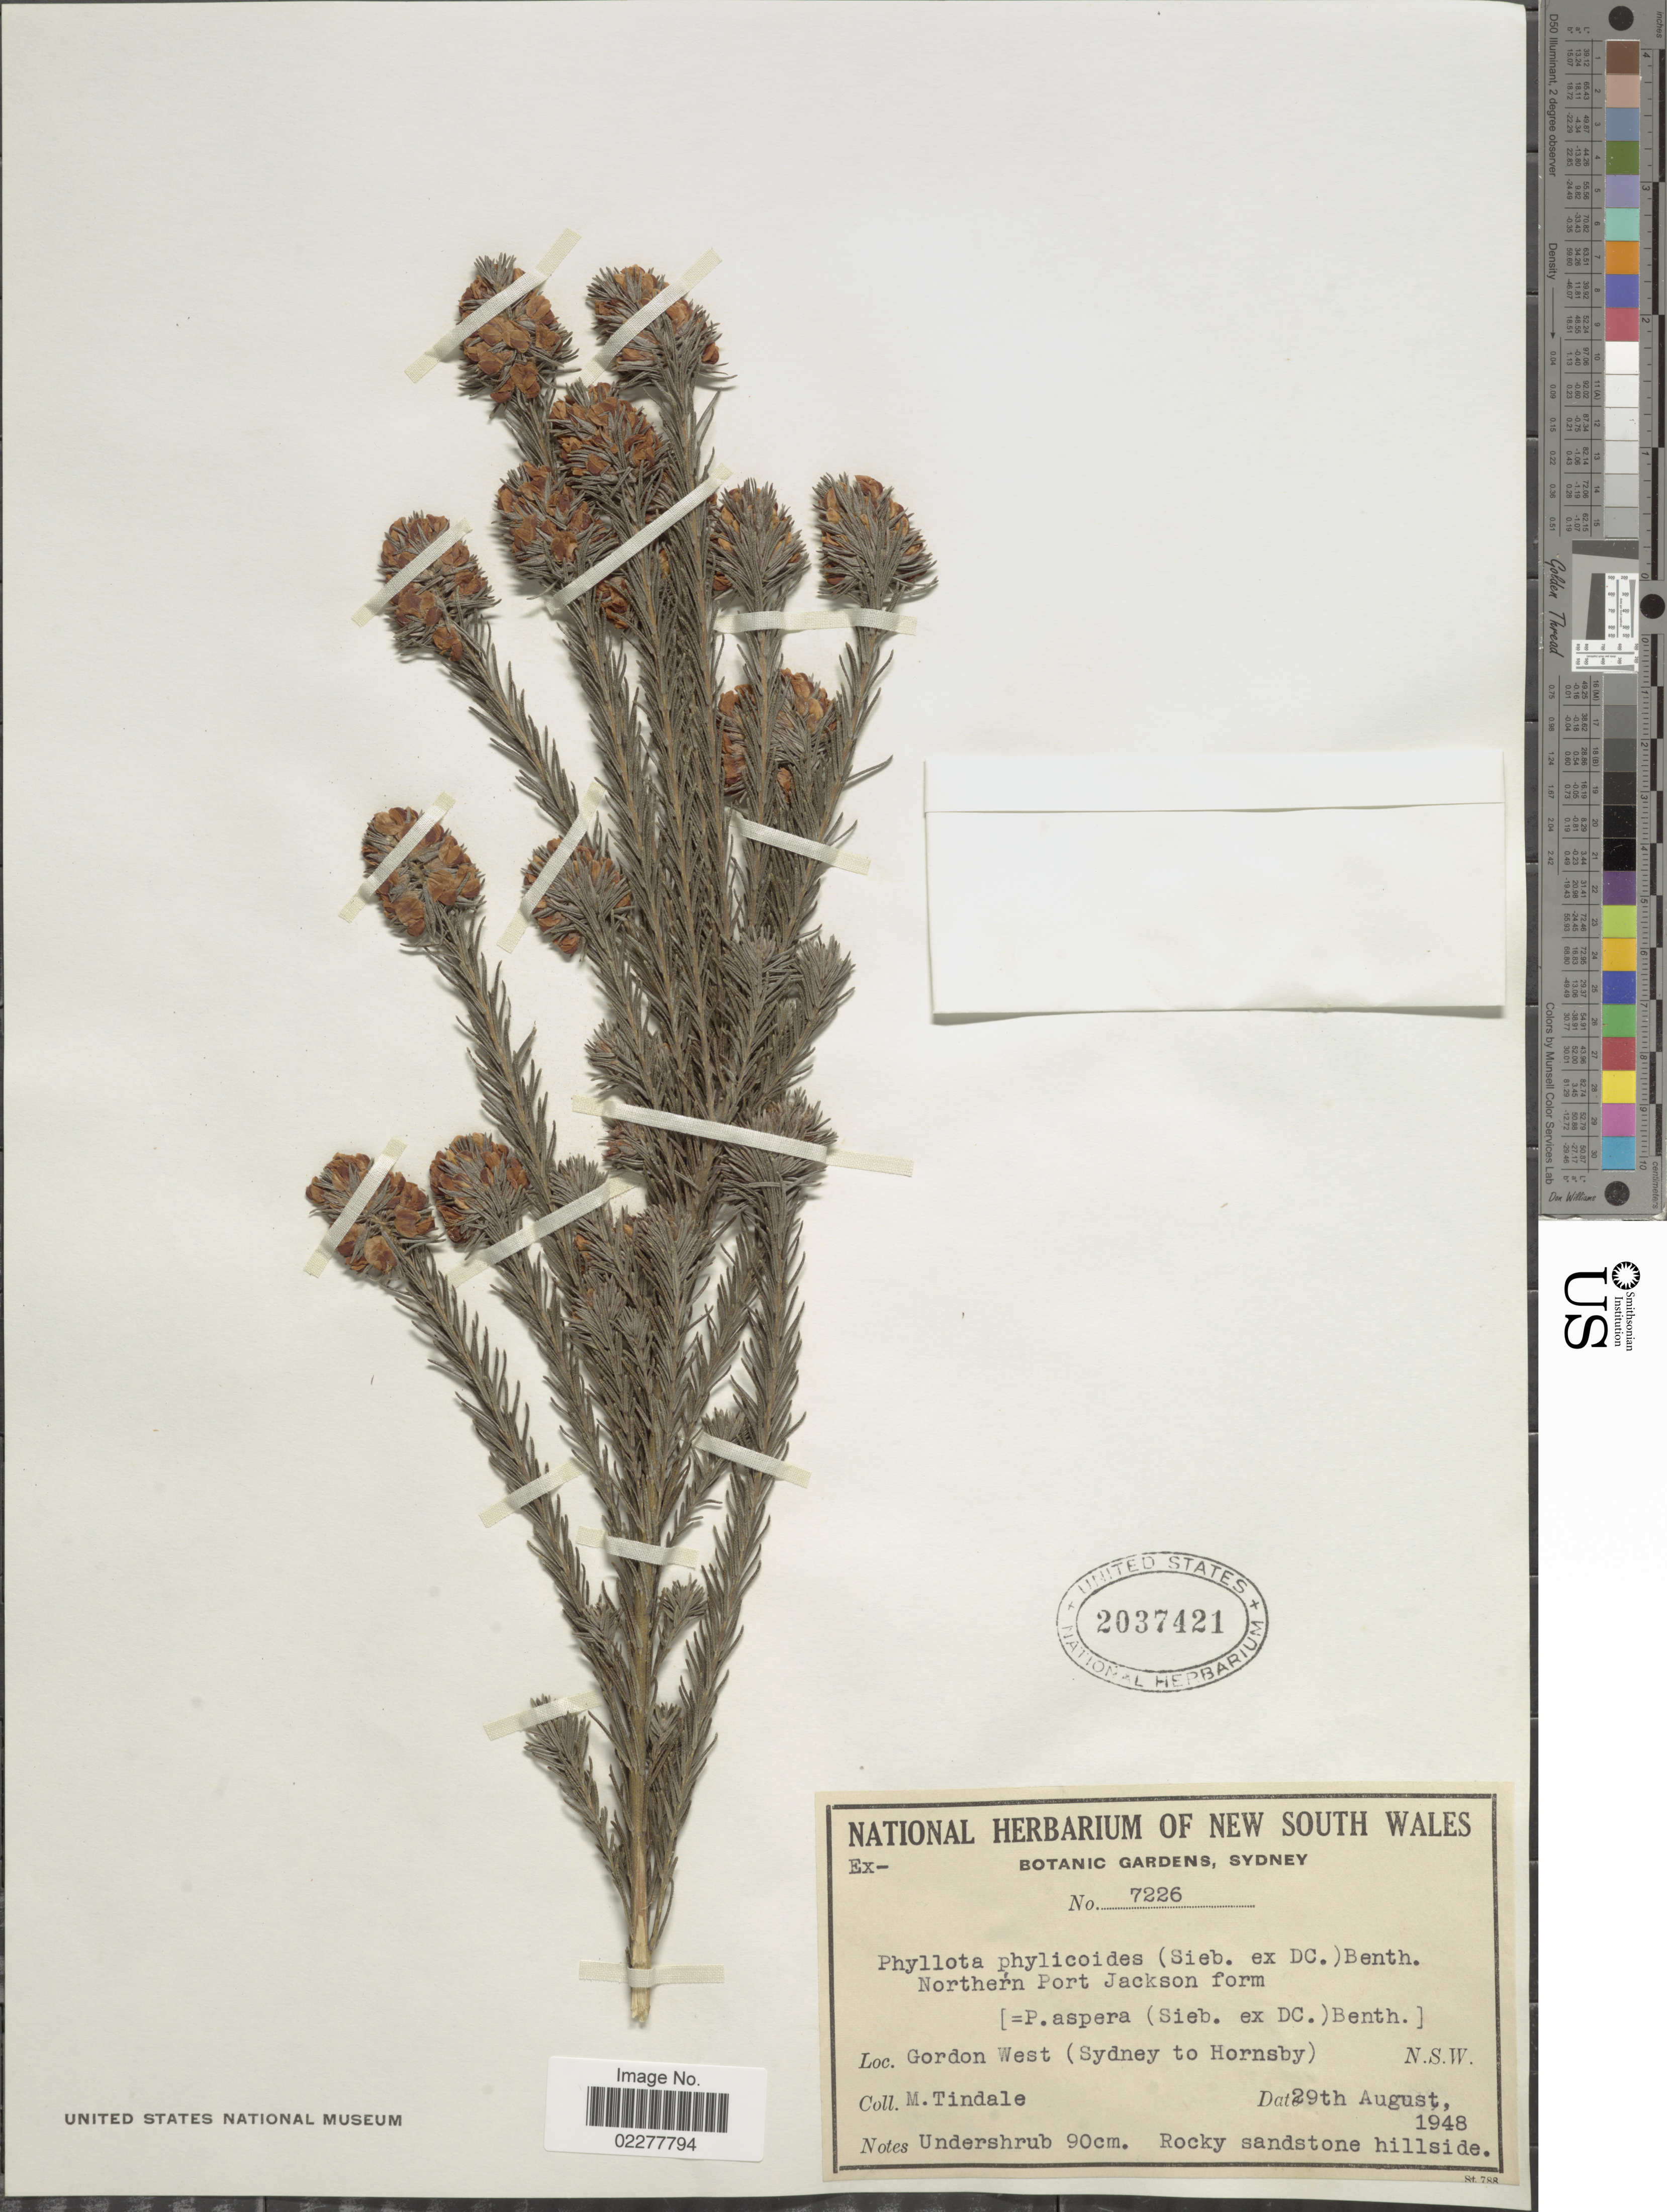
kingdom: Plantae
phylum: Tracheophyta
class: Magnoliopsida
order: Fabales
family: Fabaceae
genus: Phyllota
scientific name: Phyllota phylicoides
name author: Benth.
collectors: M. D. Tindale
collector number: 7226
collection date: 1948-08-29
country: Australia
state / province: New South Wales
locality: Gordon West (Sydney to Hornsby) N.S.W.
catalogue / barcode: US 2037421